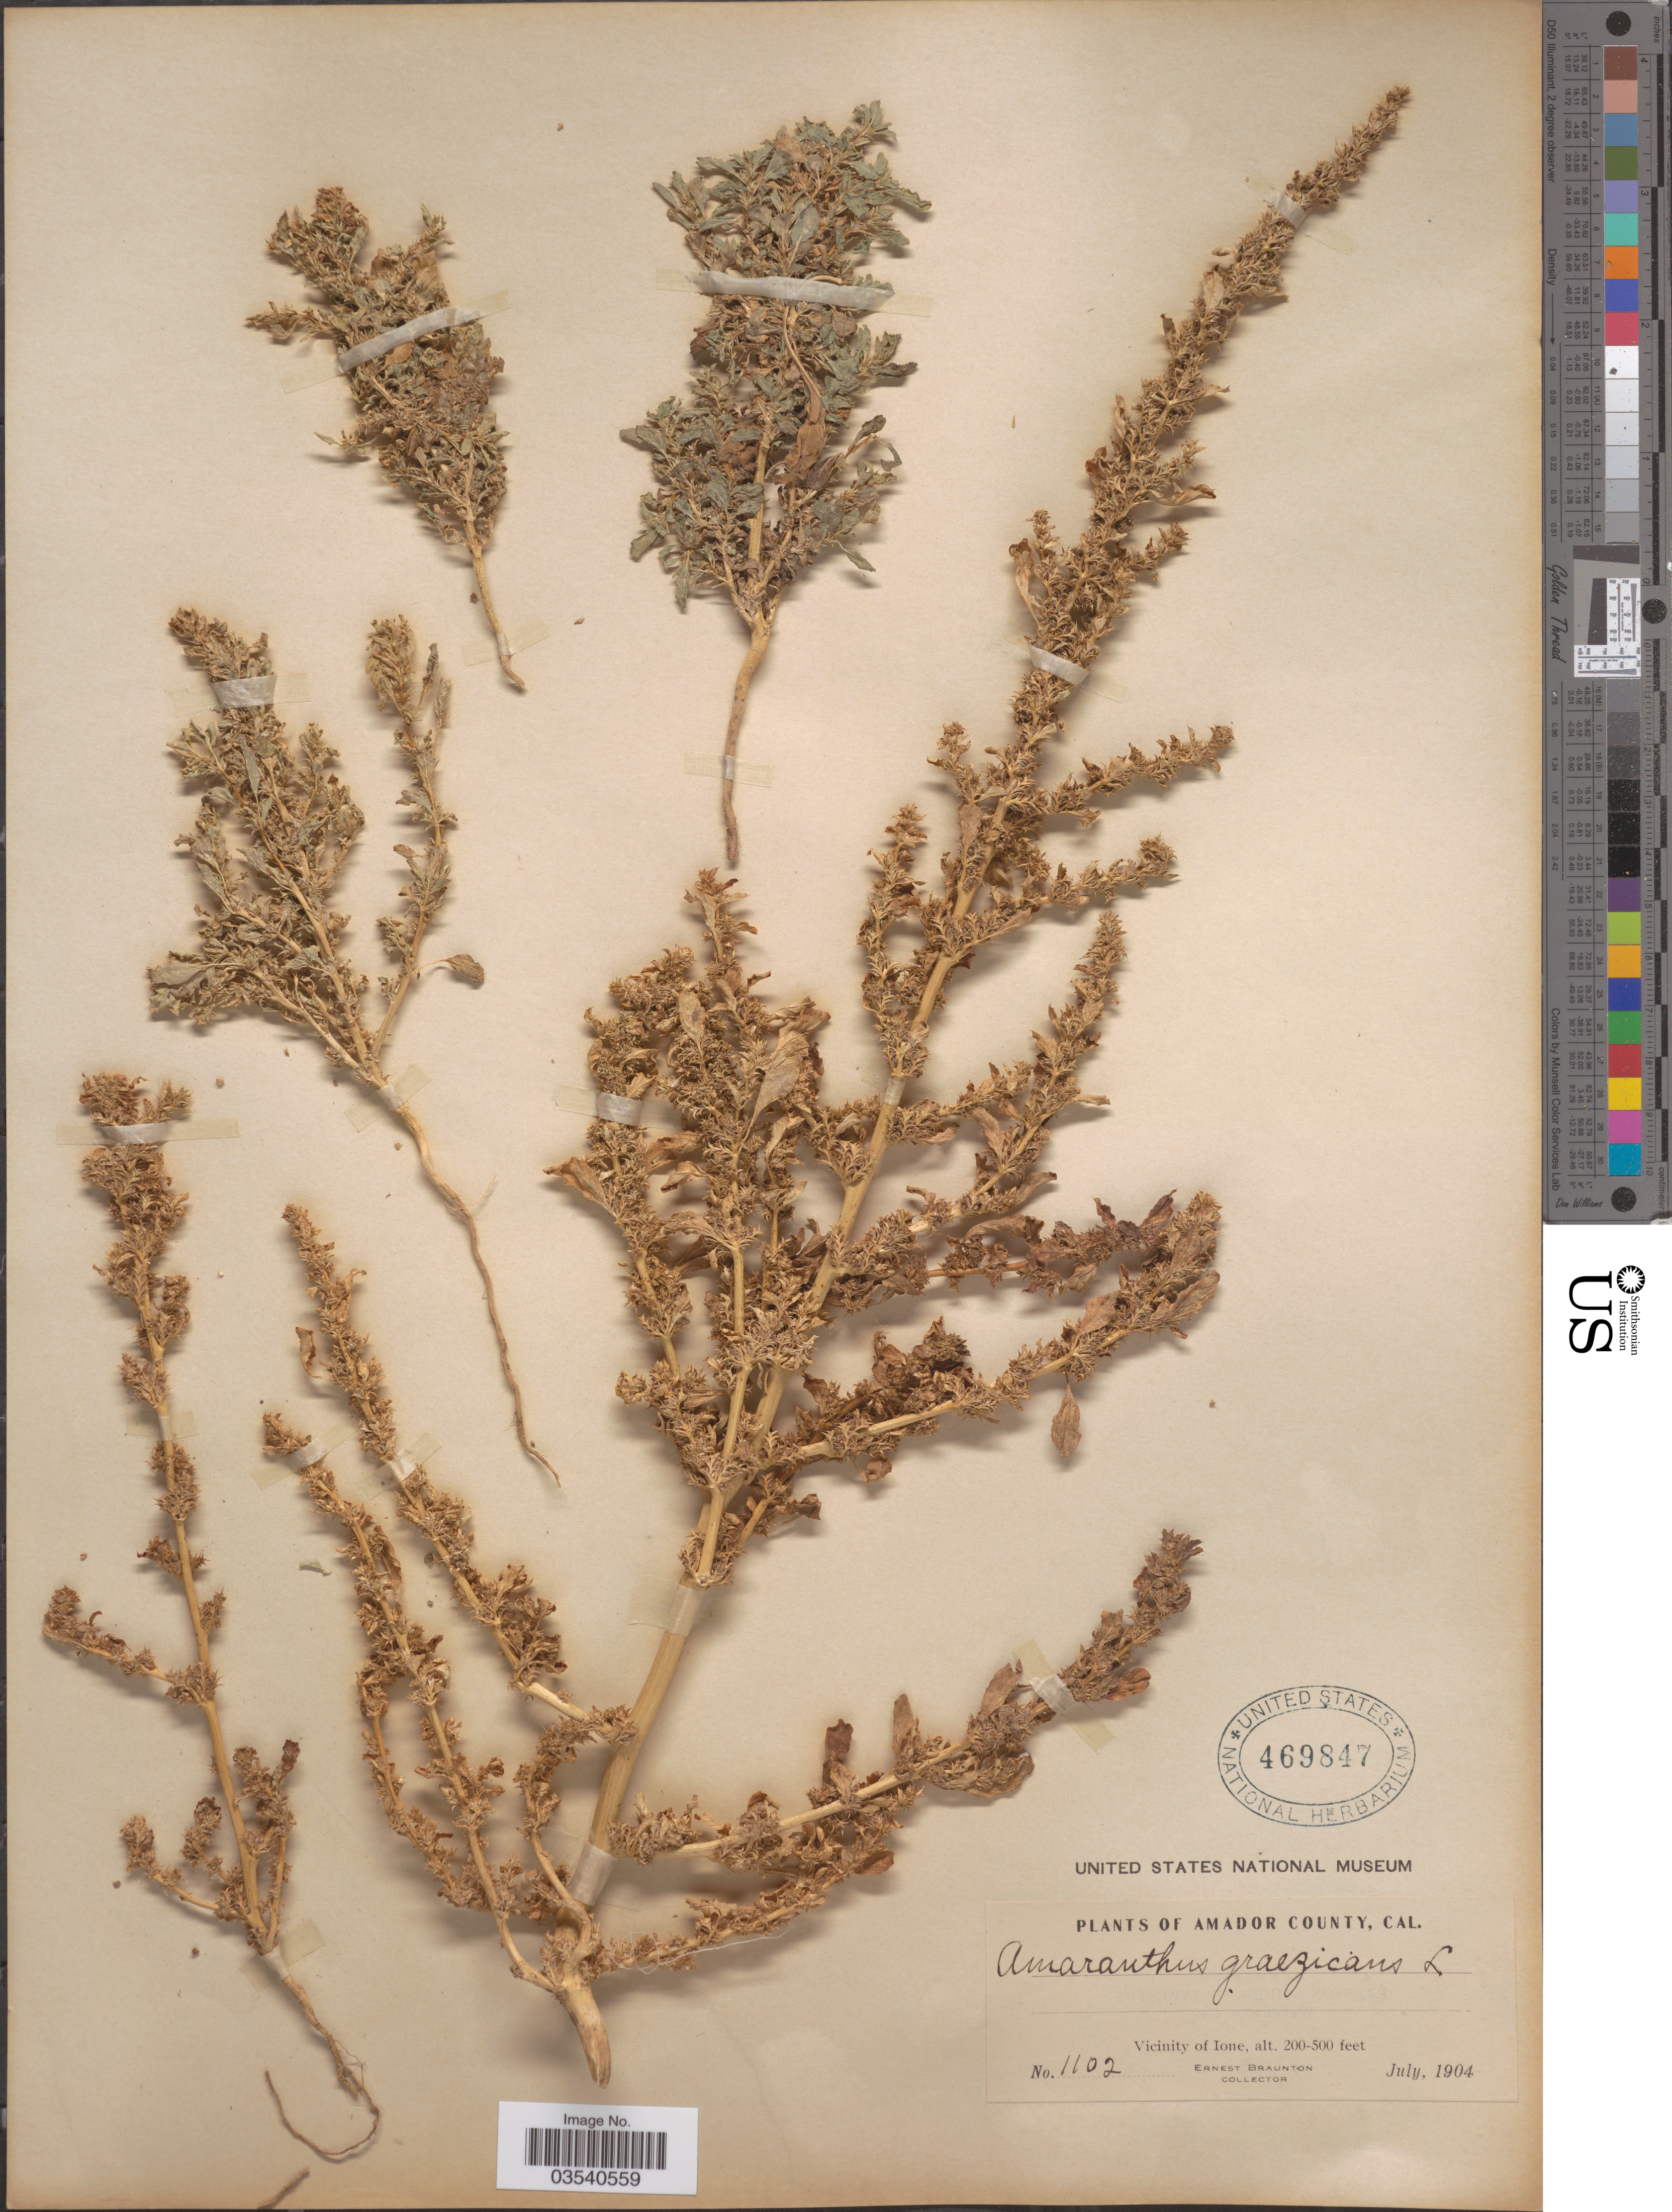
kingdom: Plantae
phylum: Tracheophyta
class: Magnoliopsida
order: Caryophyllales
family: Amaranthaceae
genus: Amaranthus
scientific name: Amaranthus graecizans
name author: L.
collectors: E. Braunton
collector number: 1102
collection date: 1904-07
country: United States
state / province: California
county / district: Amador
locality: Amador County. Vicinity of Ione.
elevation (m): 61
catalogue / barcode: US 469847